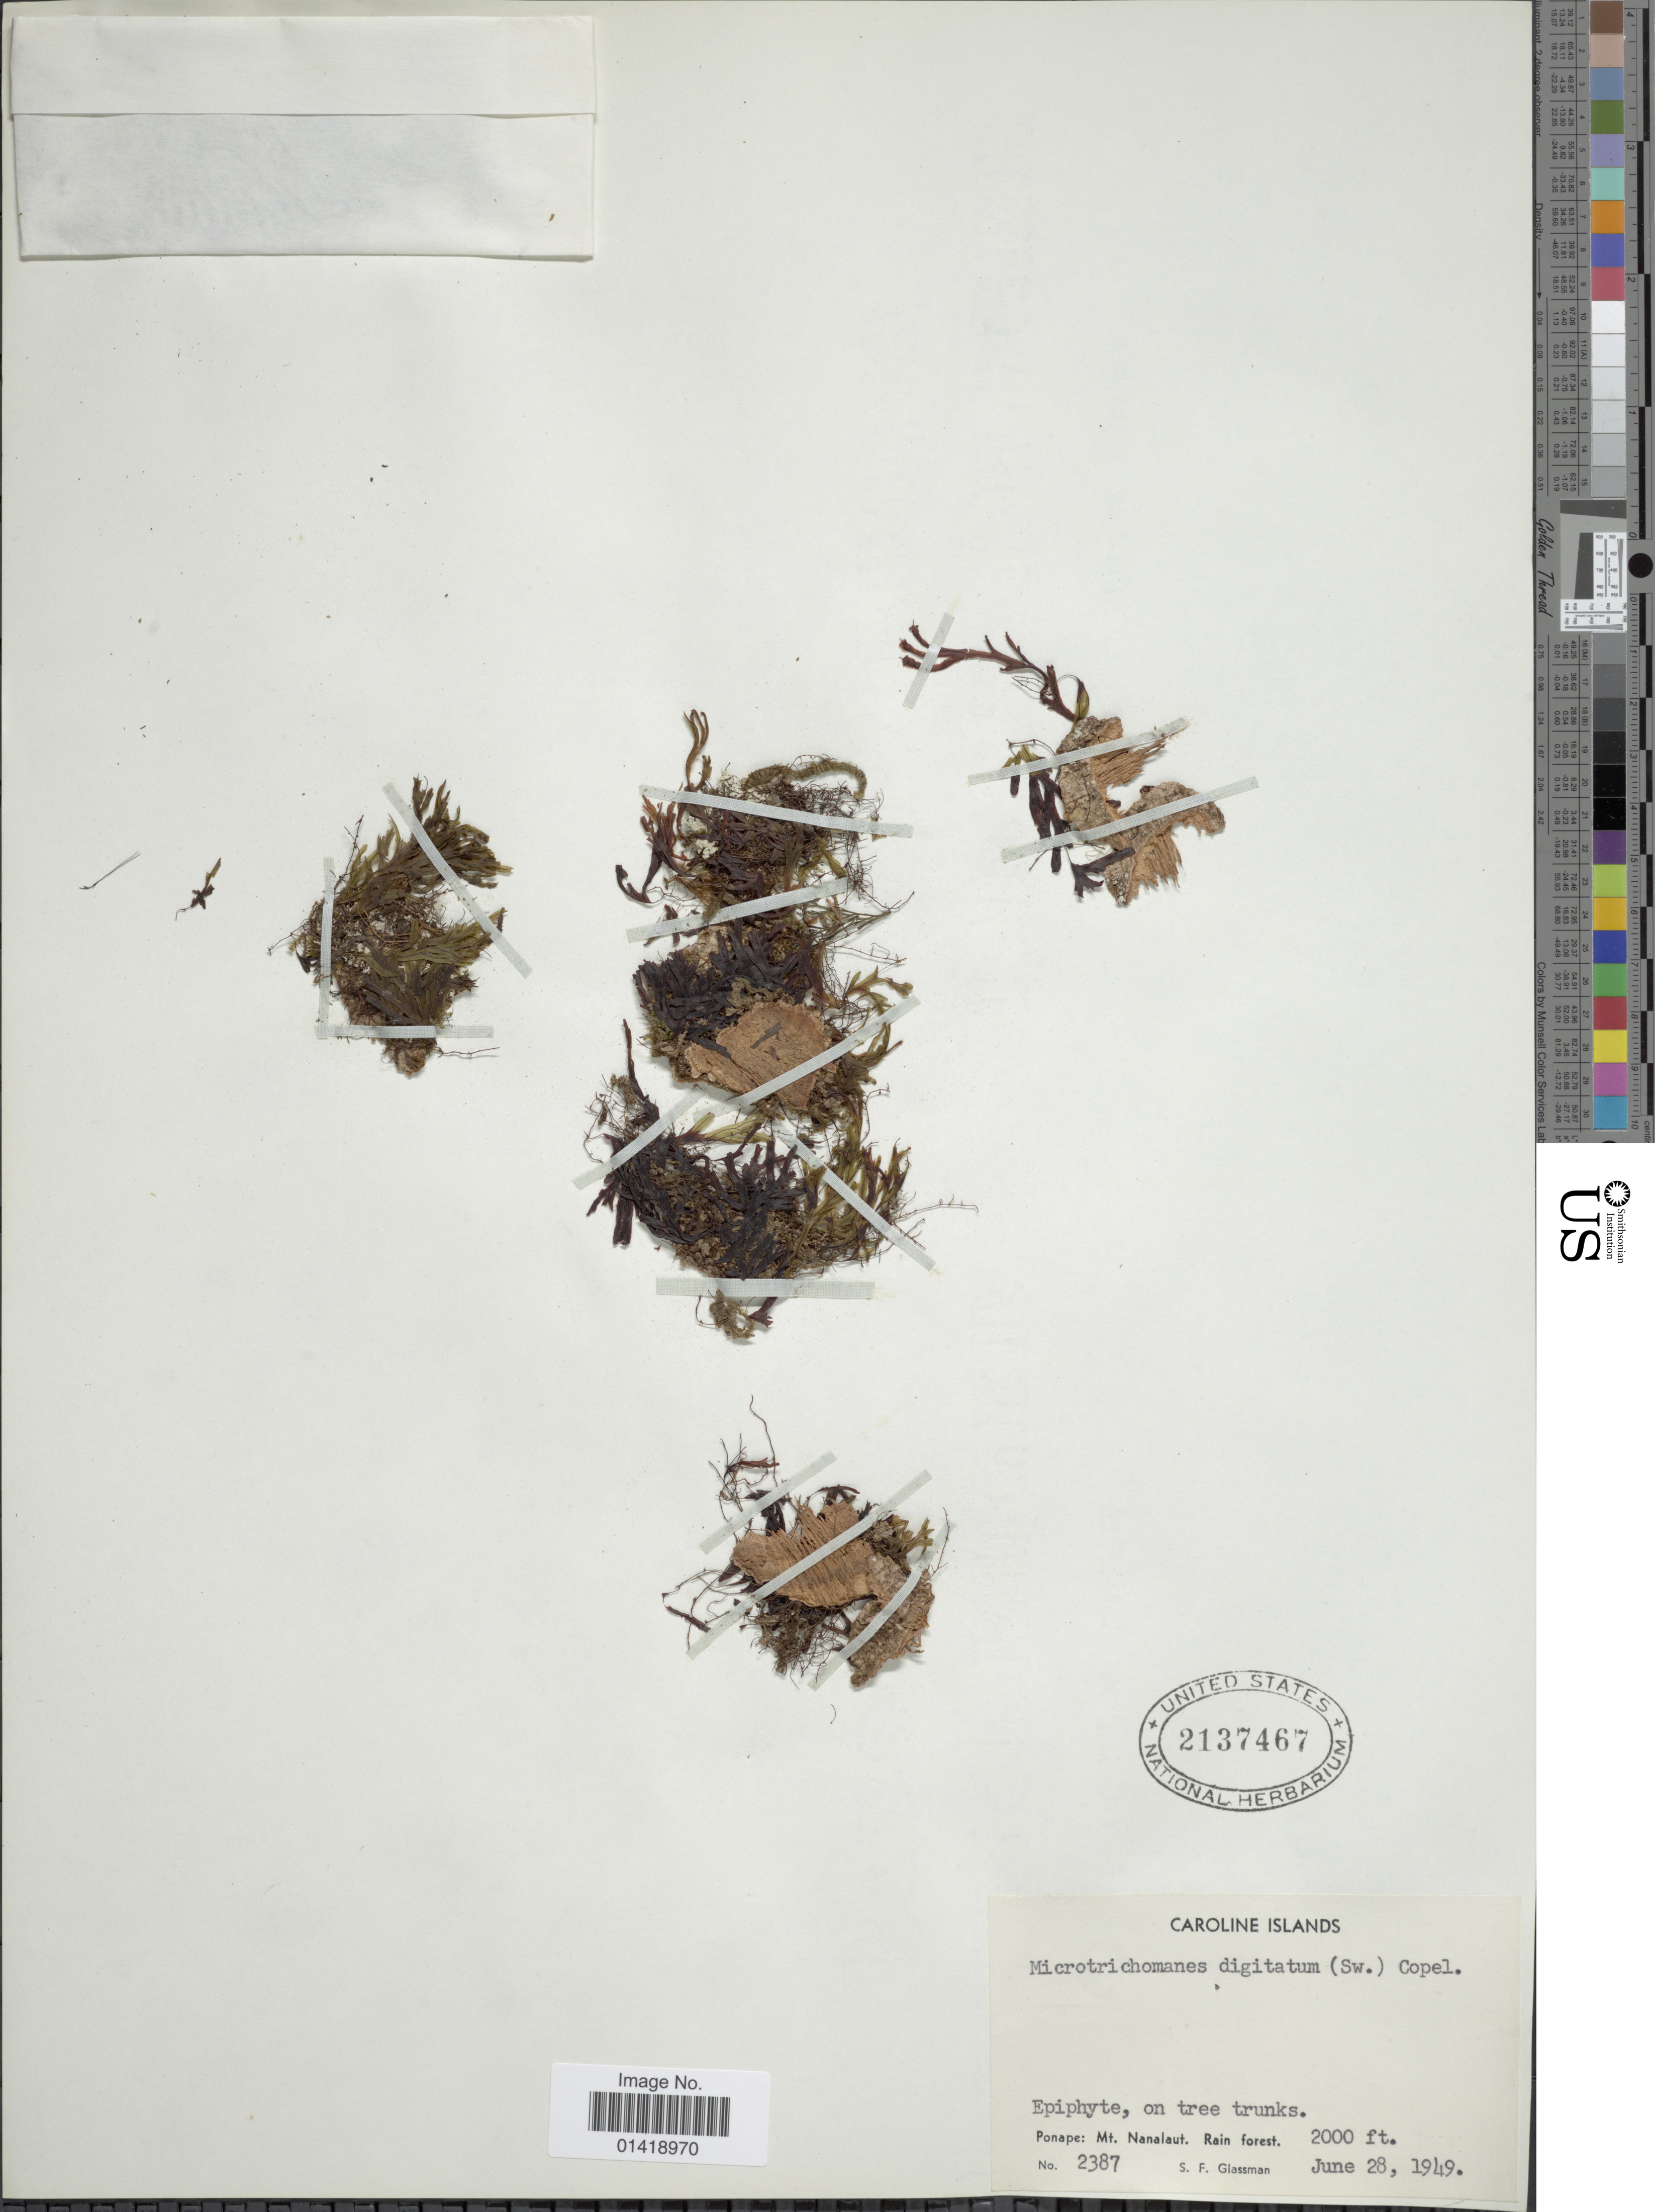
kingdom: Plantae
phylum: Tracheophyta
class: Polypodiopsida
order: Hymenophyllales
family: Hymenophyllaceae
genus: Hymenophyllum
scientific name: Hymenophyllum digitatum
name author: (Sw.) Fosberg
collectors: S. F. Glassman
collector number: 2387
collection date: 1949-06-28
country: Micronesia, Federated States of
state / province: Pohnpei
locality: Caroline Islands Ponape: Mt. Nanalaut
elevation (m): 610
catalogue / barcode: US 2137467